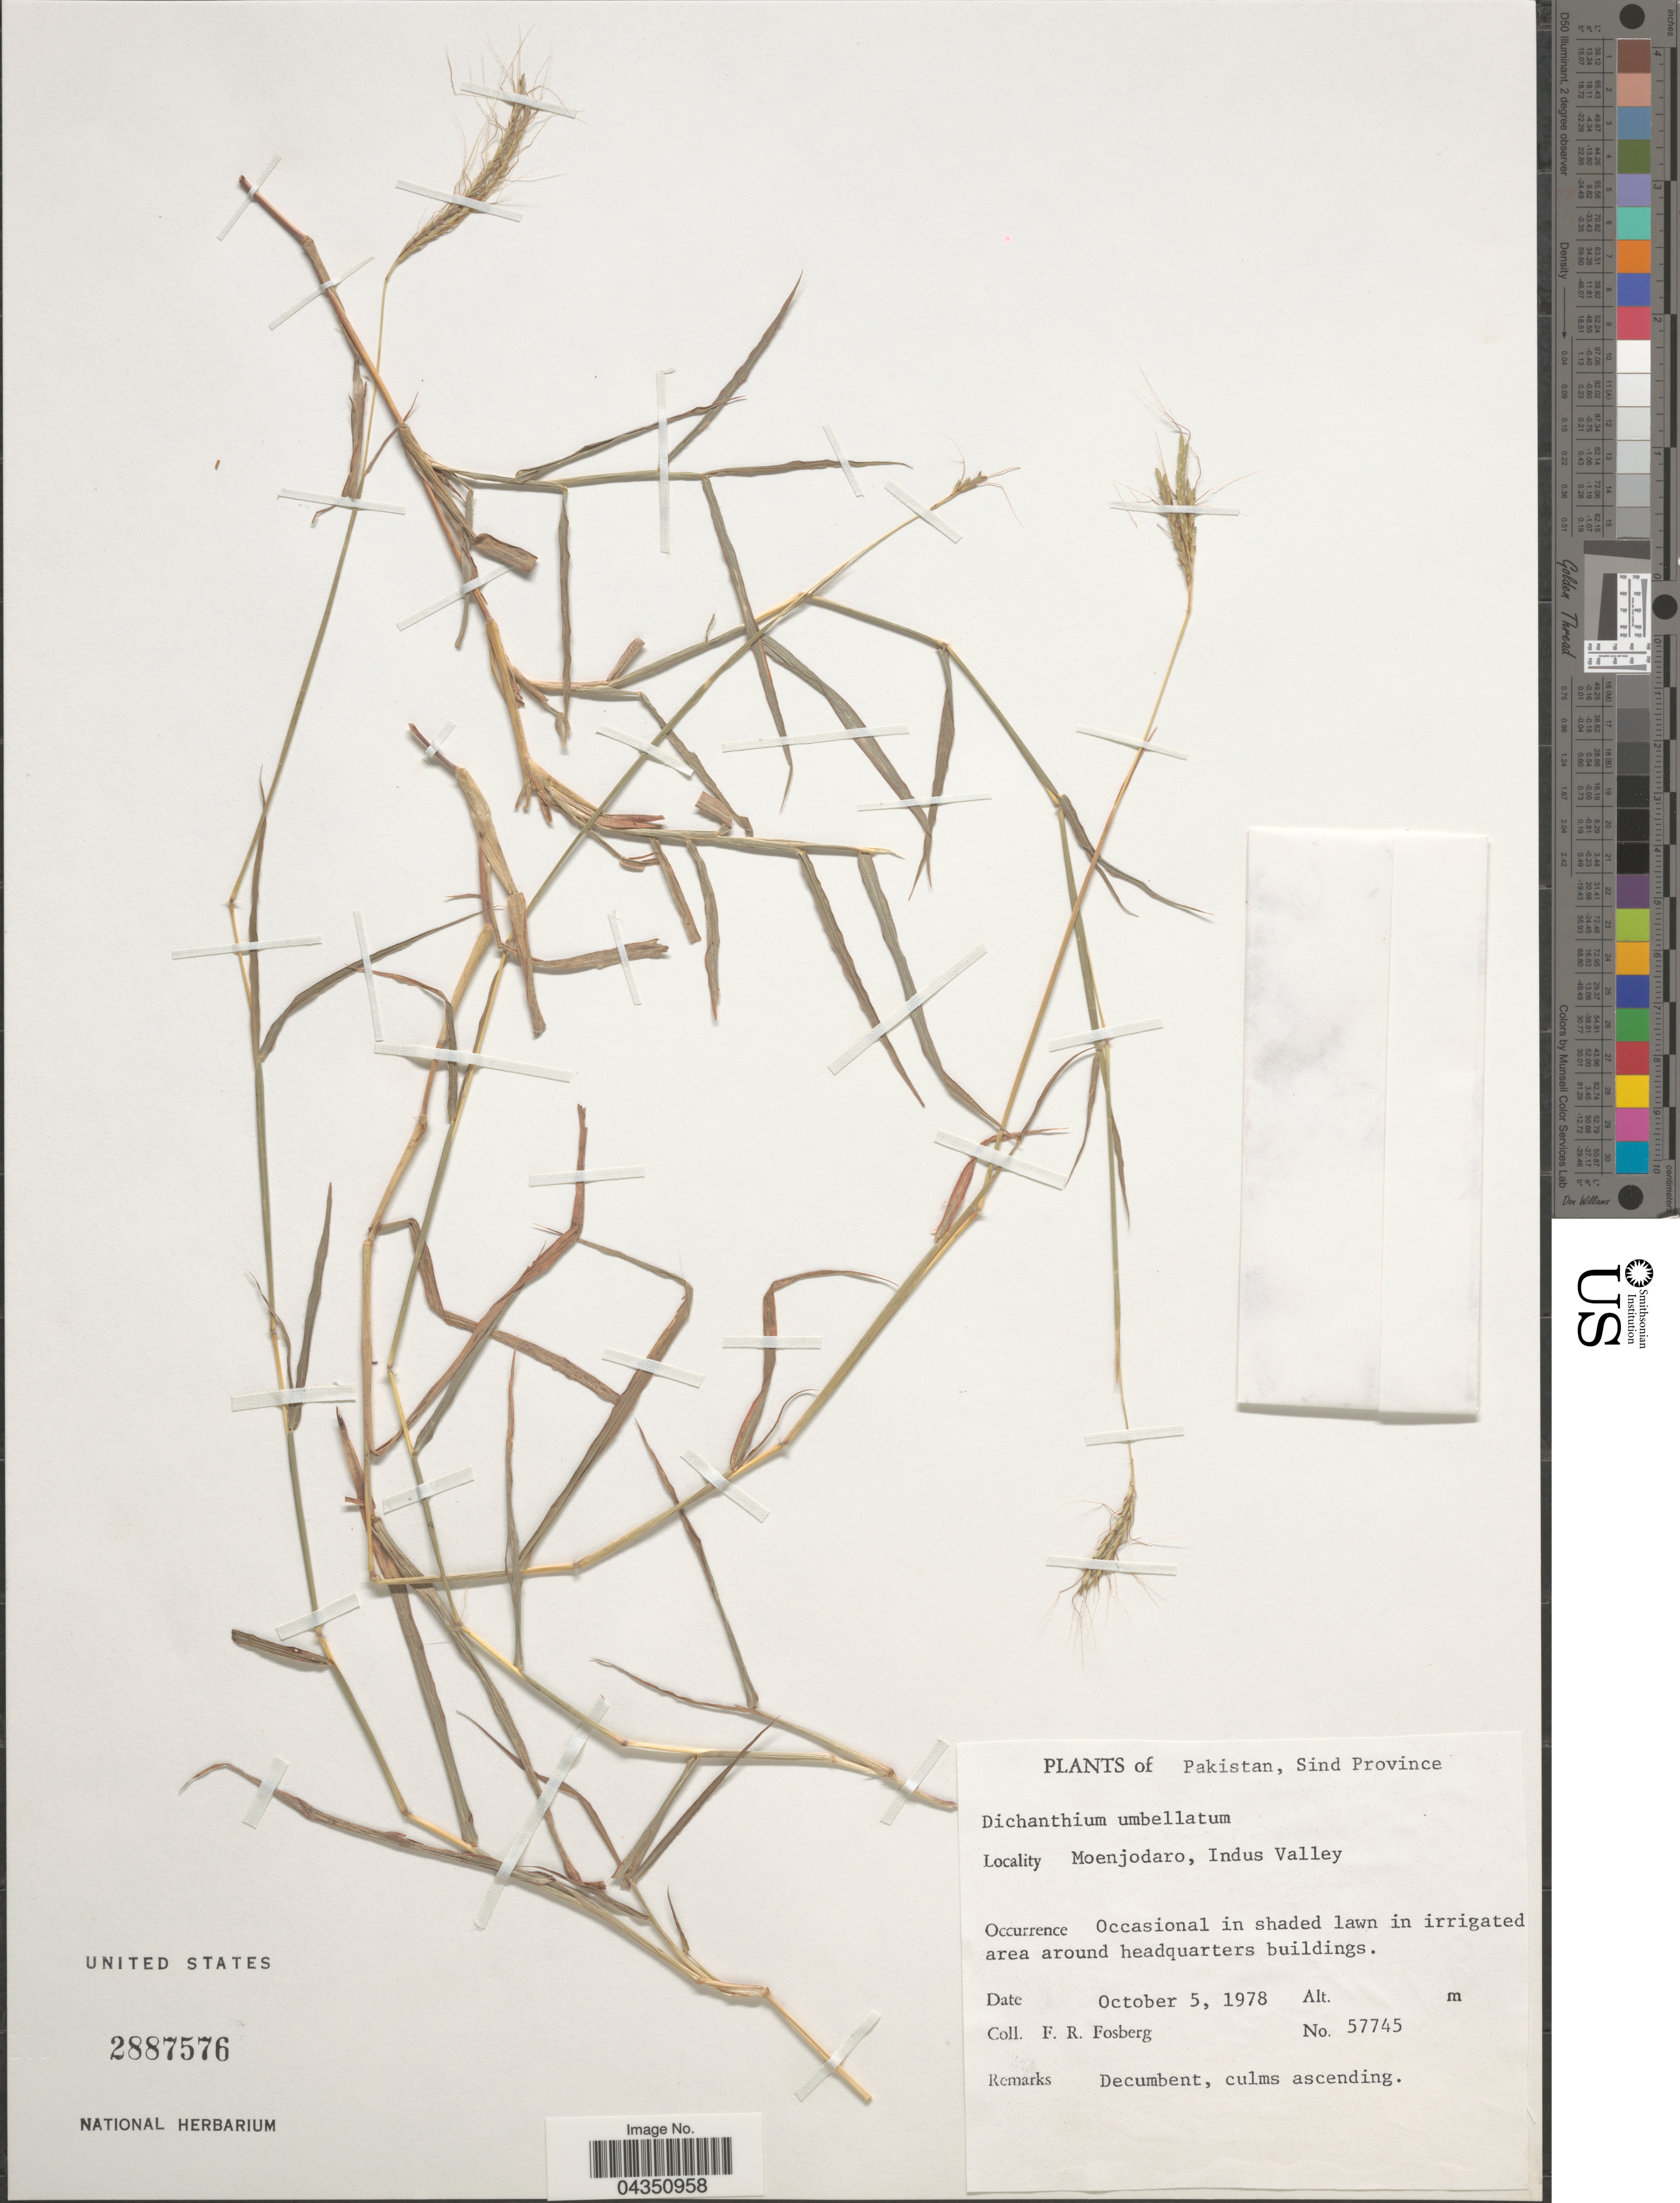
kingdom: Plantae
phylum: Tracheophyta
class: Liliopsida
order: Poales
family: Poaceae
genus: Dichanthium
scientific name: Dichanthium aristatum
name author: (Poir.) C.E. Hubb.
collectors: F. R. Fosberg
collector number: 57745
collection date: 1978-10-05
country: Pakistan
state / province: Sindh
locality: Sind Province. Moenjodaro, Indus Valley. In shaded lawn in irrigated area around headquarters buildings.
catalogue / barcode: US 2887576